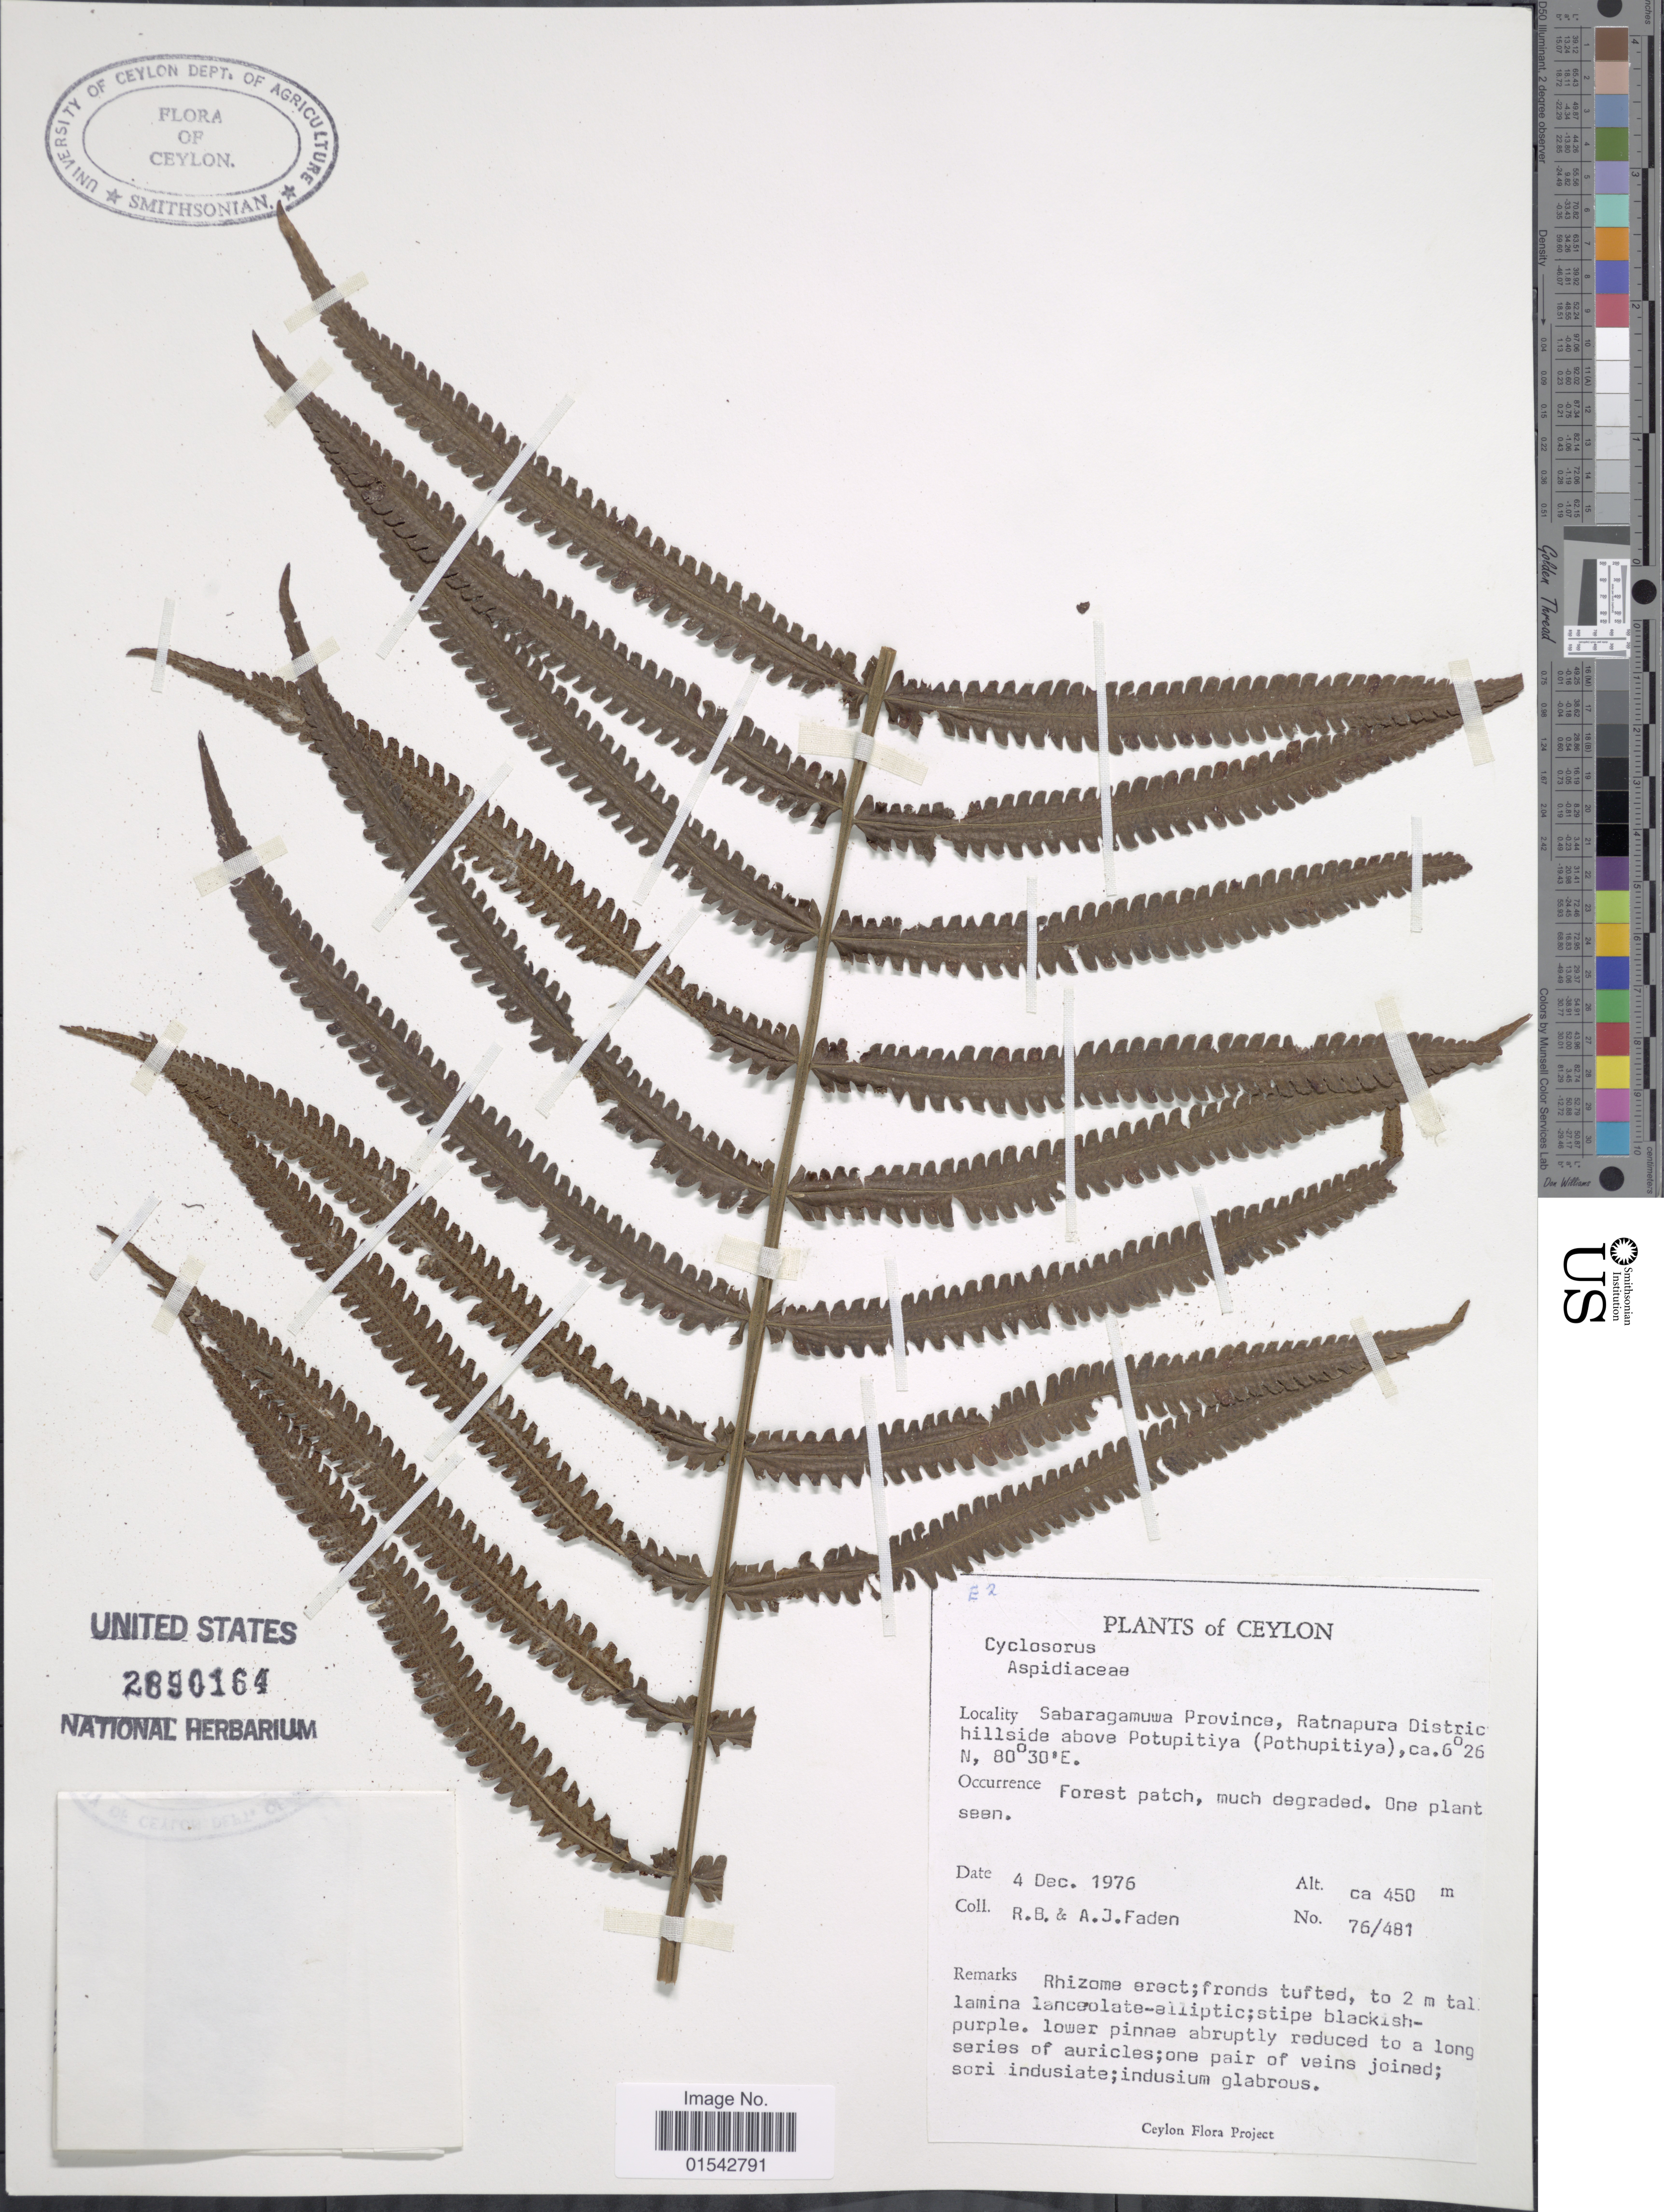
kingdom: Plantae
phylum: Tracheophyta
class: Polypodiopsida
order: Polypodiales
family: Thelypteridaceae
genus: Cyclosorus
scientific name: Cyclosorus sp.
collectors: R. B. Faden & A. J. Faden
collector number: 76/481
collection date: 1976-12-04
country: Sri Lanka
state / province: Sabaragamuwa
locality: Ceylon, Sabaragamuwa Province, Ratnapura District Hillside above Potupitiya (Pothupitiya)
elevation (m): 450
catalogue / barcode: US 2890164